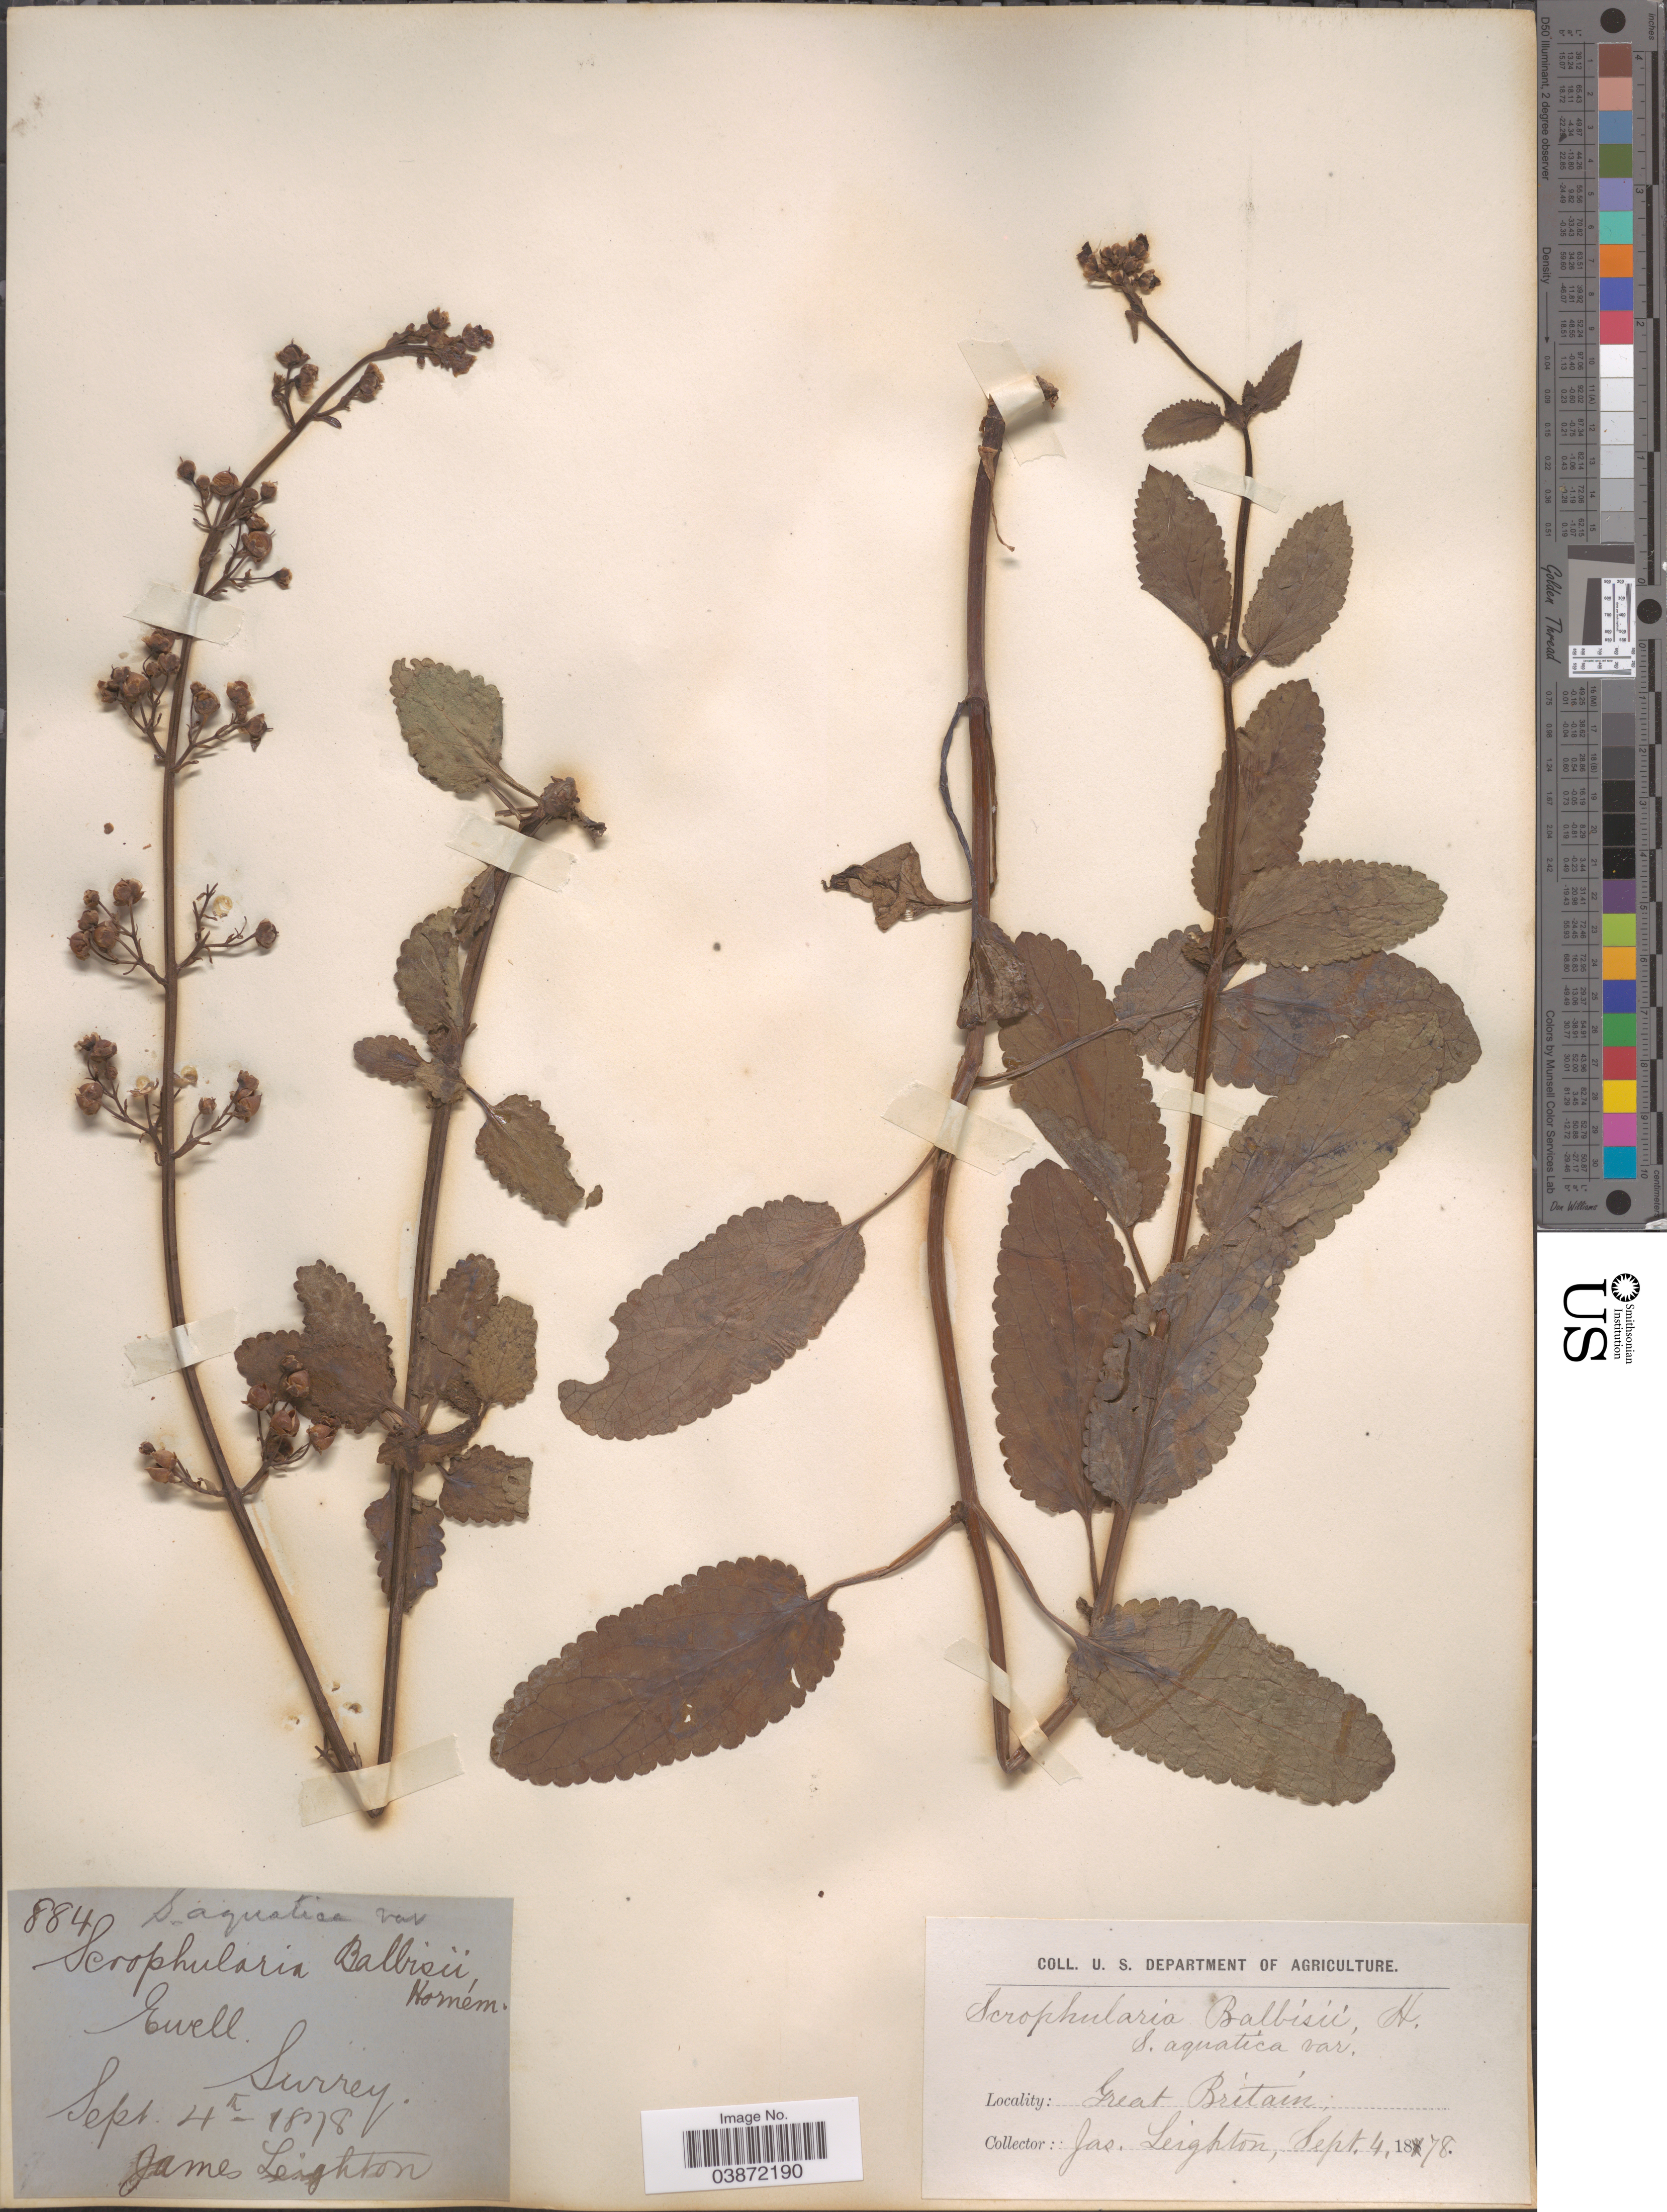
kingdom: Plantae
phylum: Tracheophyta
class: Magnoliopsida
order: Lamiales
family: Scrophulariaceae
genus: Scrophularia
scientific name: Scrophularia aquatica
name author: L.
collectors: J. Leighton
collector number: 884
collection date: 1878-09-04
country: United Kingdom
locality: Great Brittain. Ewell. Surrey.